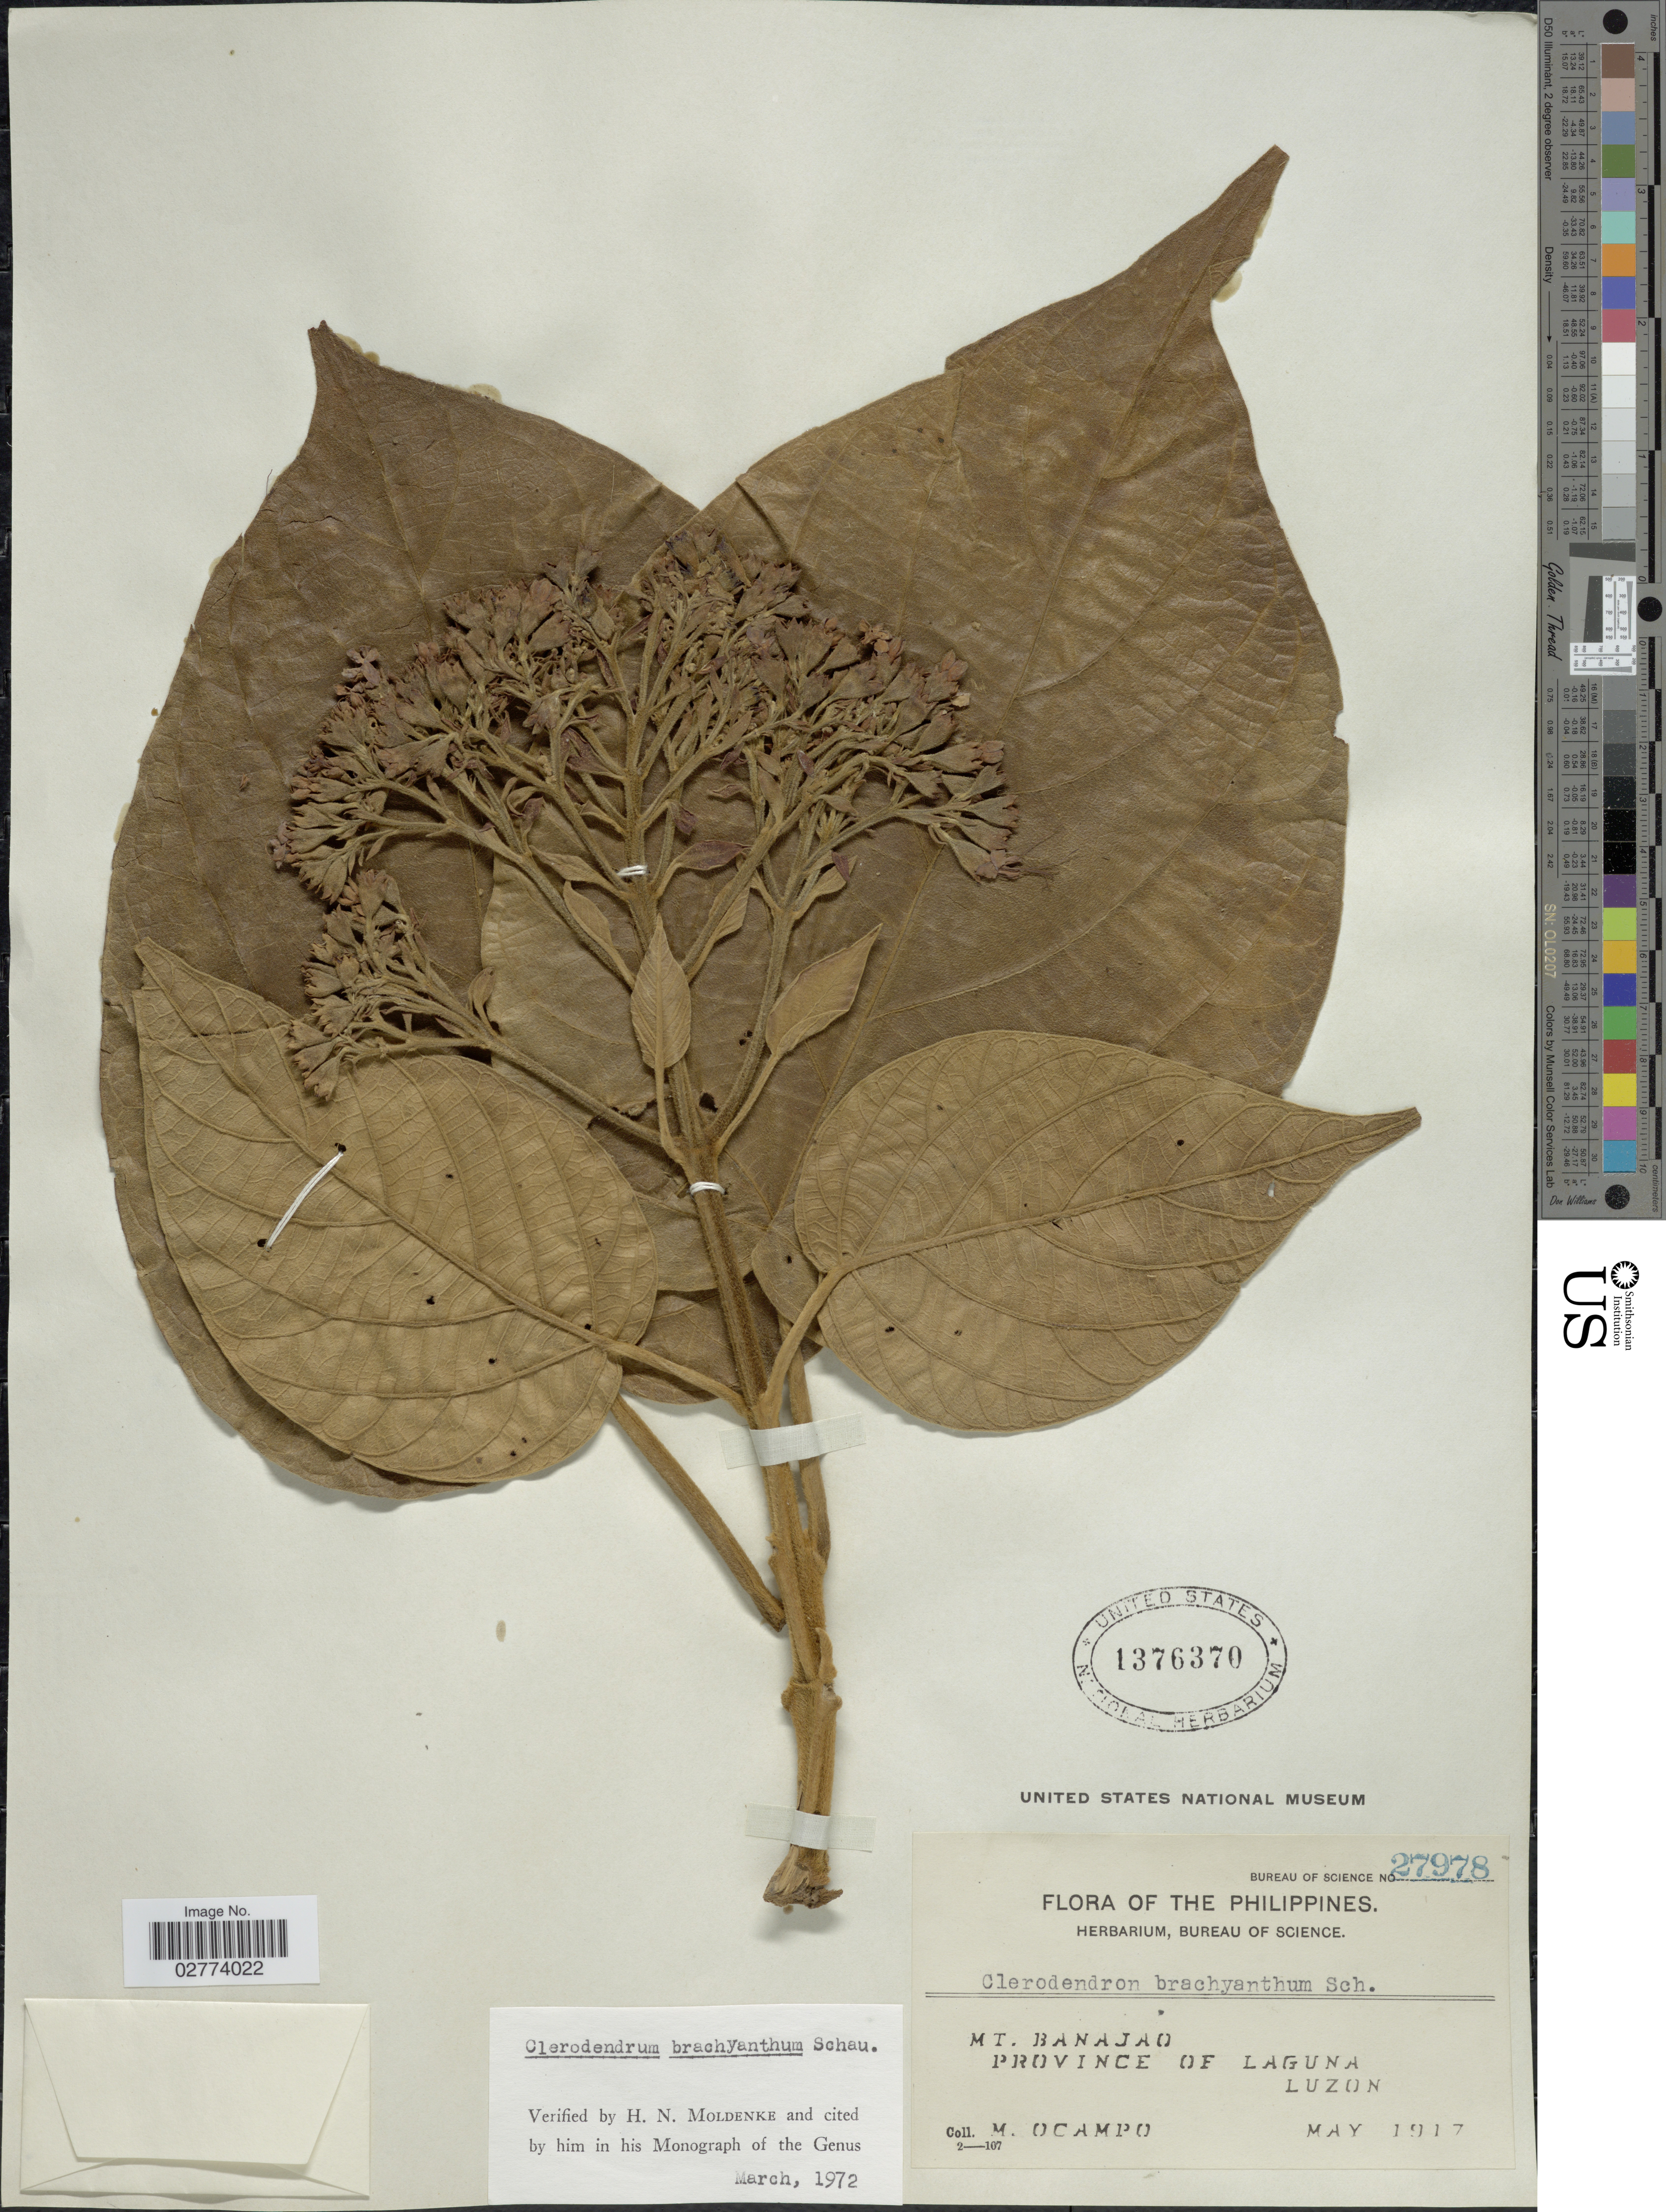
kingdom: Plantae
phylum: Tracheophyta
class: Magnoliopsida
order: Lamiales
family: Lamiaceae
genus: Clerodendrum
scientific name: Clerodendrum brachyanthum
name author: Schauer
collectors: M. Ocampo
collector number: Bureau of Science 27978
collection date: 1917-05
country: Philippines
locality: Mt. Banajao, Province of Laguna, Luzon.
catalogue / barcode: US 1376370